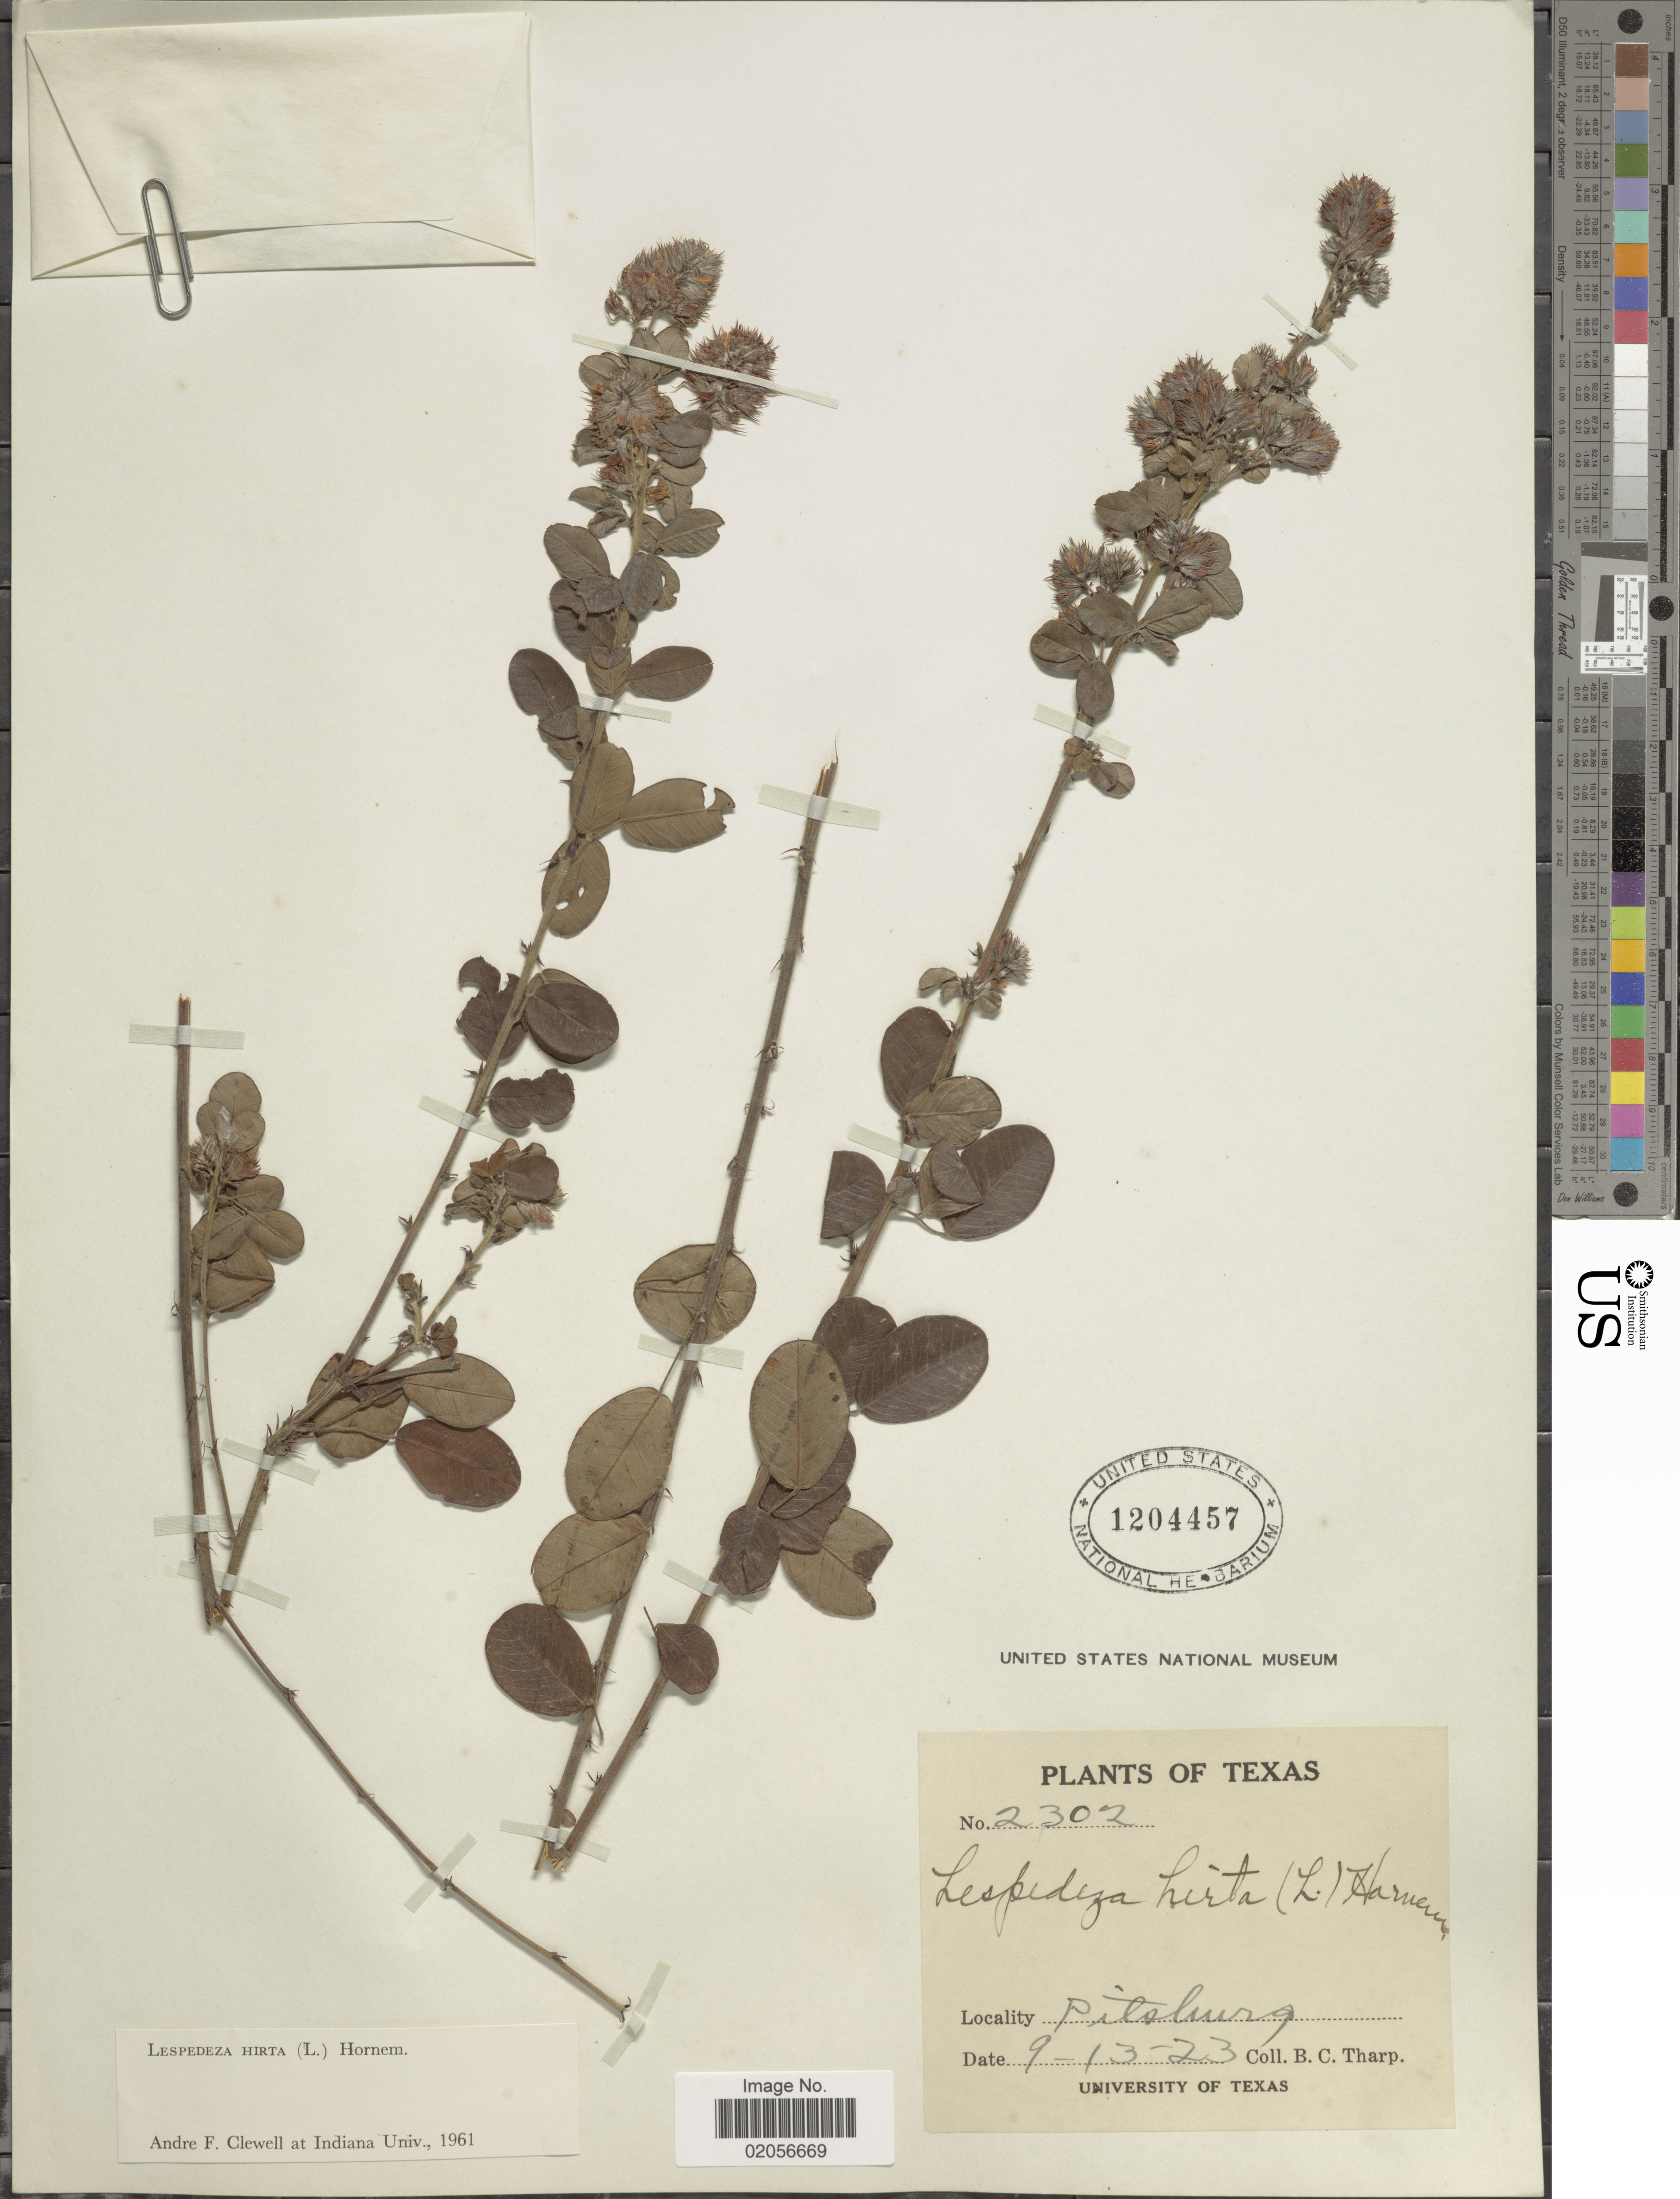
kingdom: Plantae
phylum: Tracheophyta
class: Magnoliopsida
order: Fabales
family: Fabaceae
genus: Lespedeza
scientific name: Lespedeza hirta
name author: (L.) Hornem.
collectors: B. C. Tharp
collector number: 2302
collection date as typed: Transcribed d/m/y: 13/9/23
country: United States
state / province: Texas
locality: Pitsburg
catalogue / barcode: US 1204457